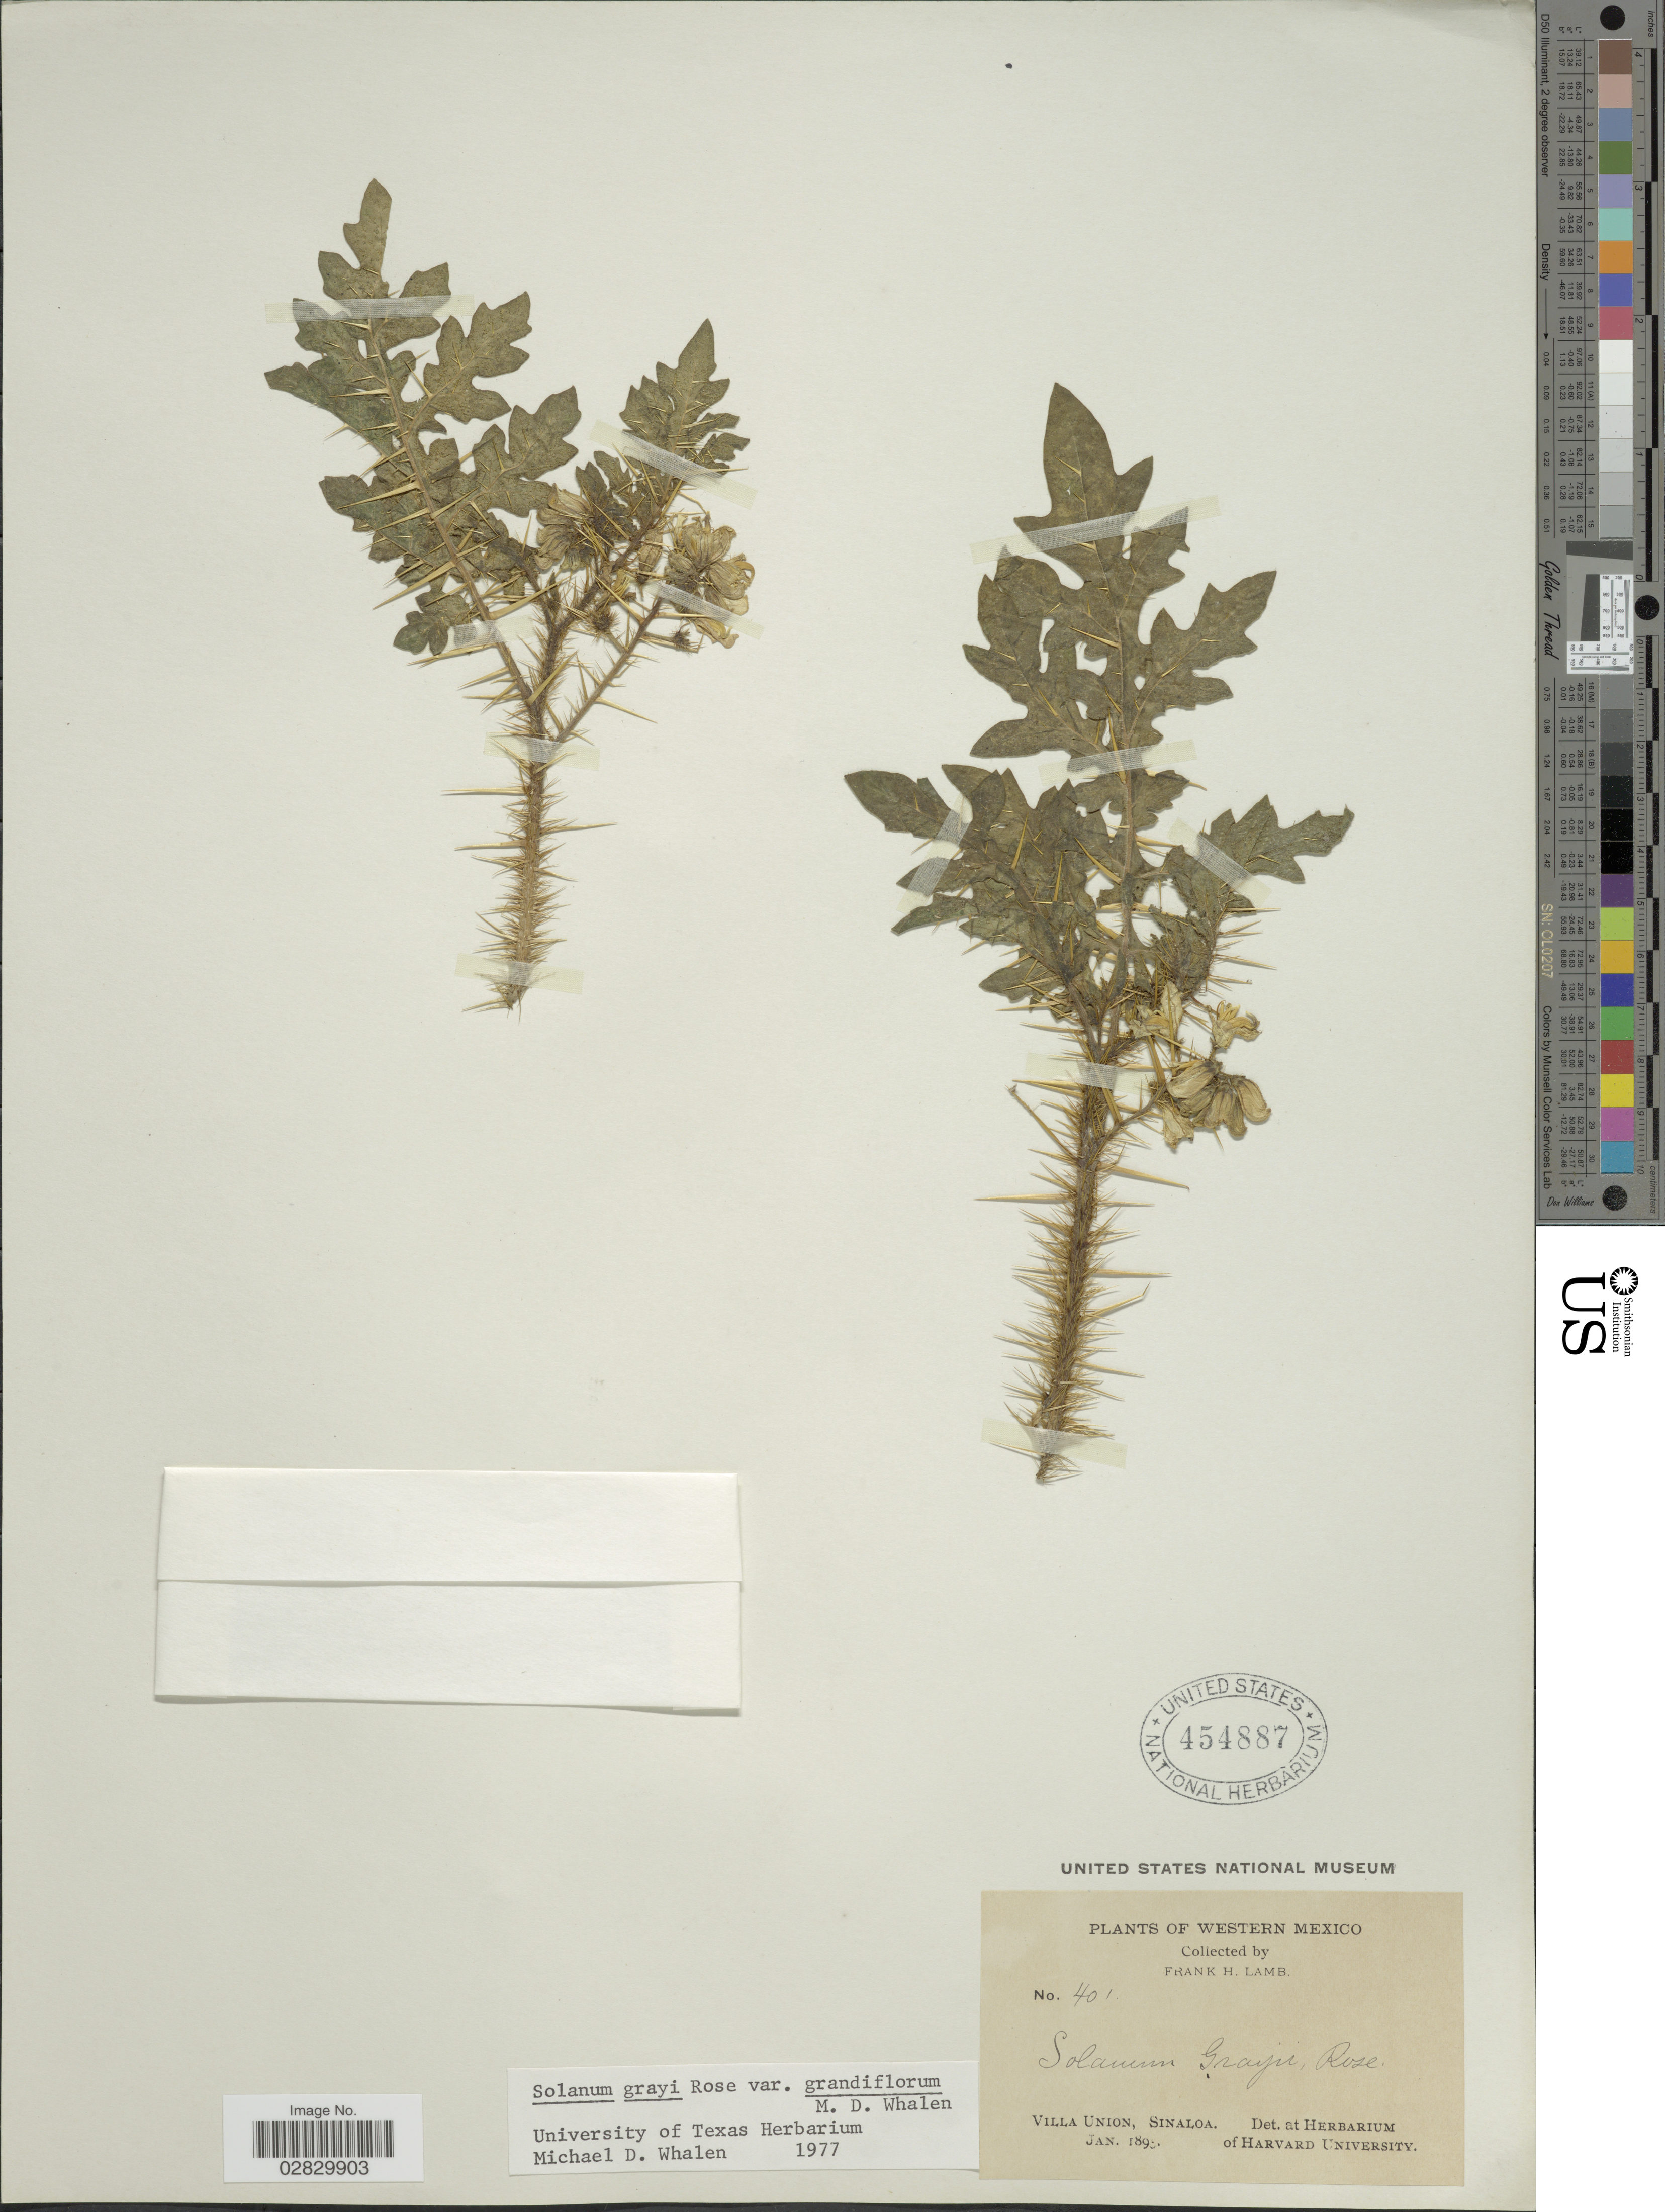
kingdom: Plantae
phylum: Tracheophyta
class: Magnoliopsida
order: Solanales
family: Solanaceae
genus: Solanum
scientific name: Solanum grayi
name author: Rose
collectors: F. H. Lamb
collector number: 401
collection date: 1895-01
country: Mexico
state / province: Sinaloa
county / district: Mazatlán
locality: Villa Unión.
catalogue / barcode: US 454887